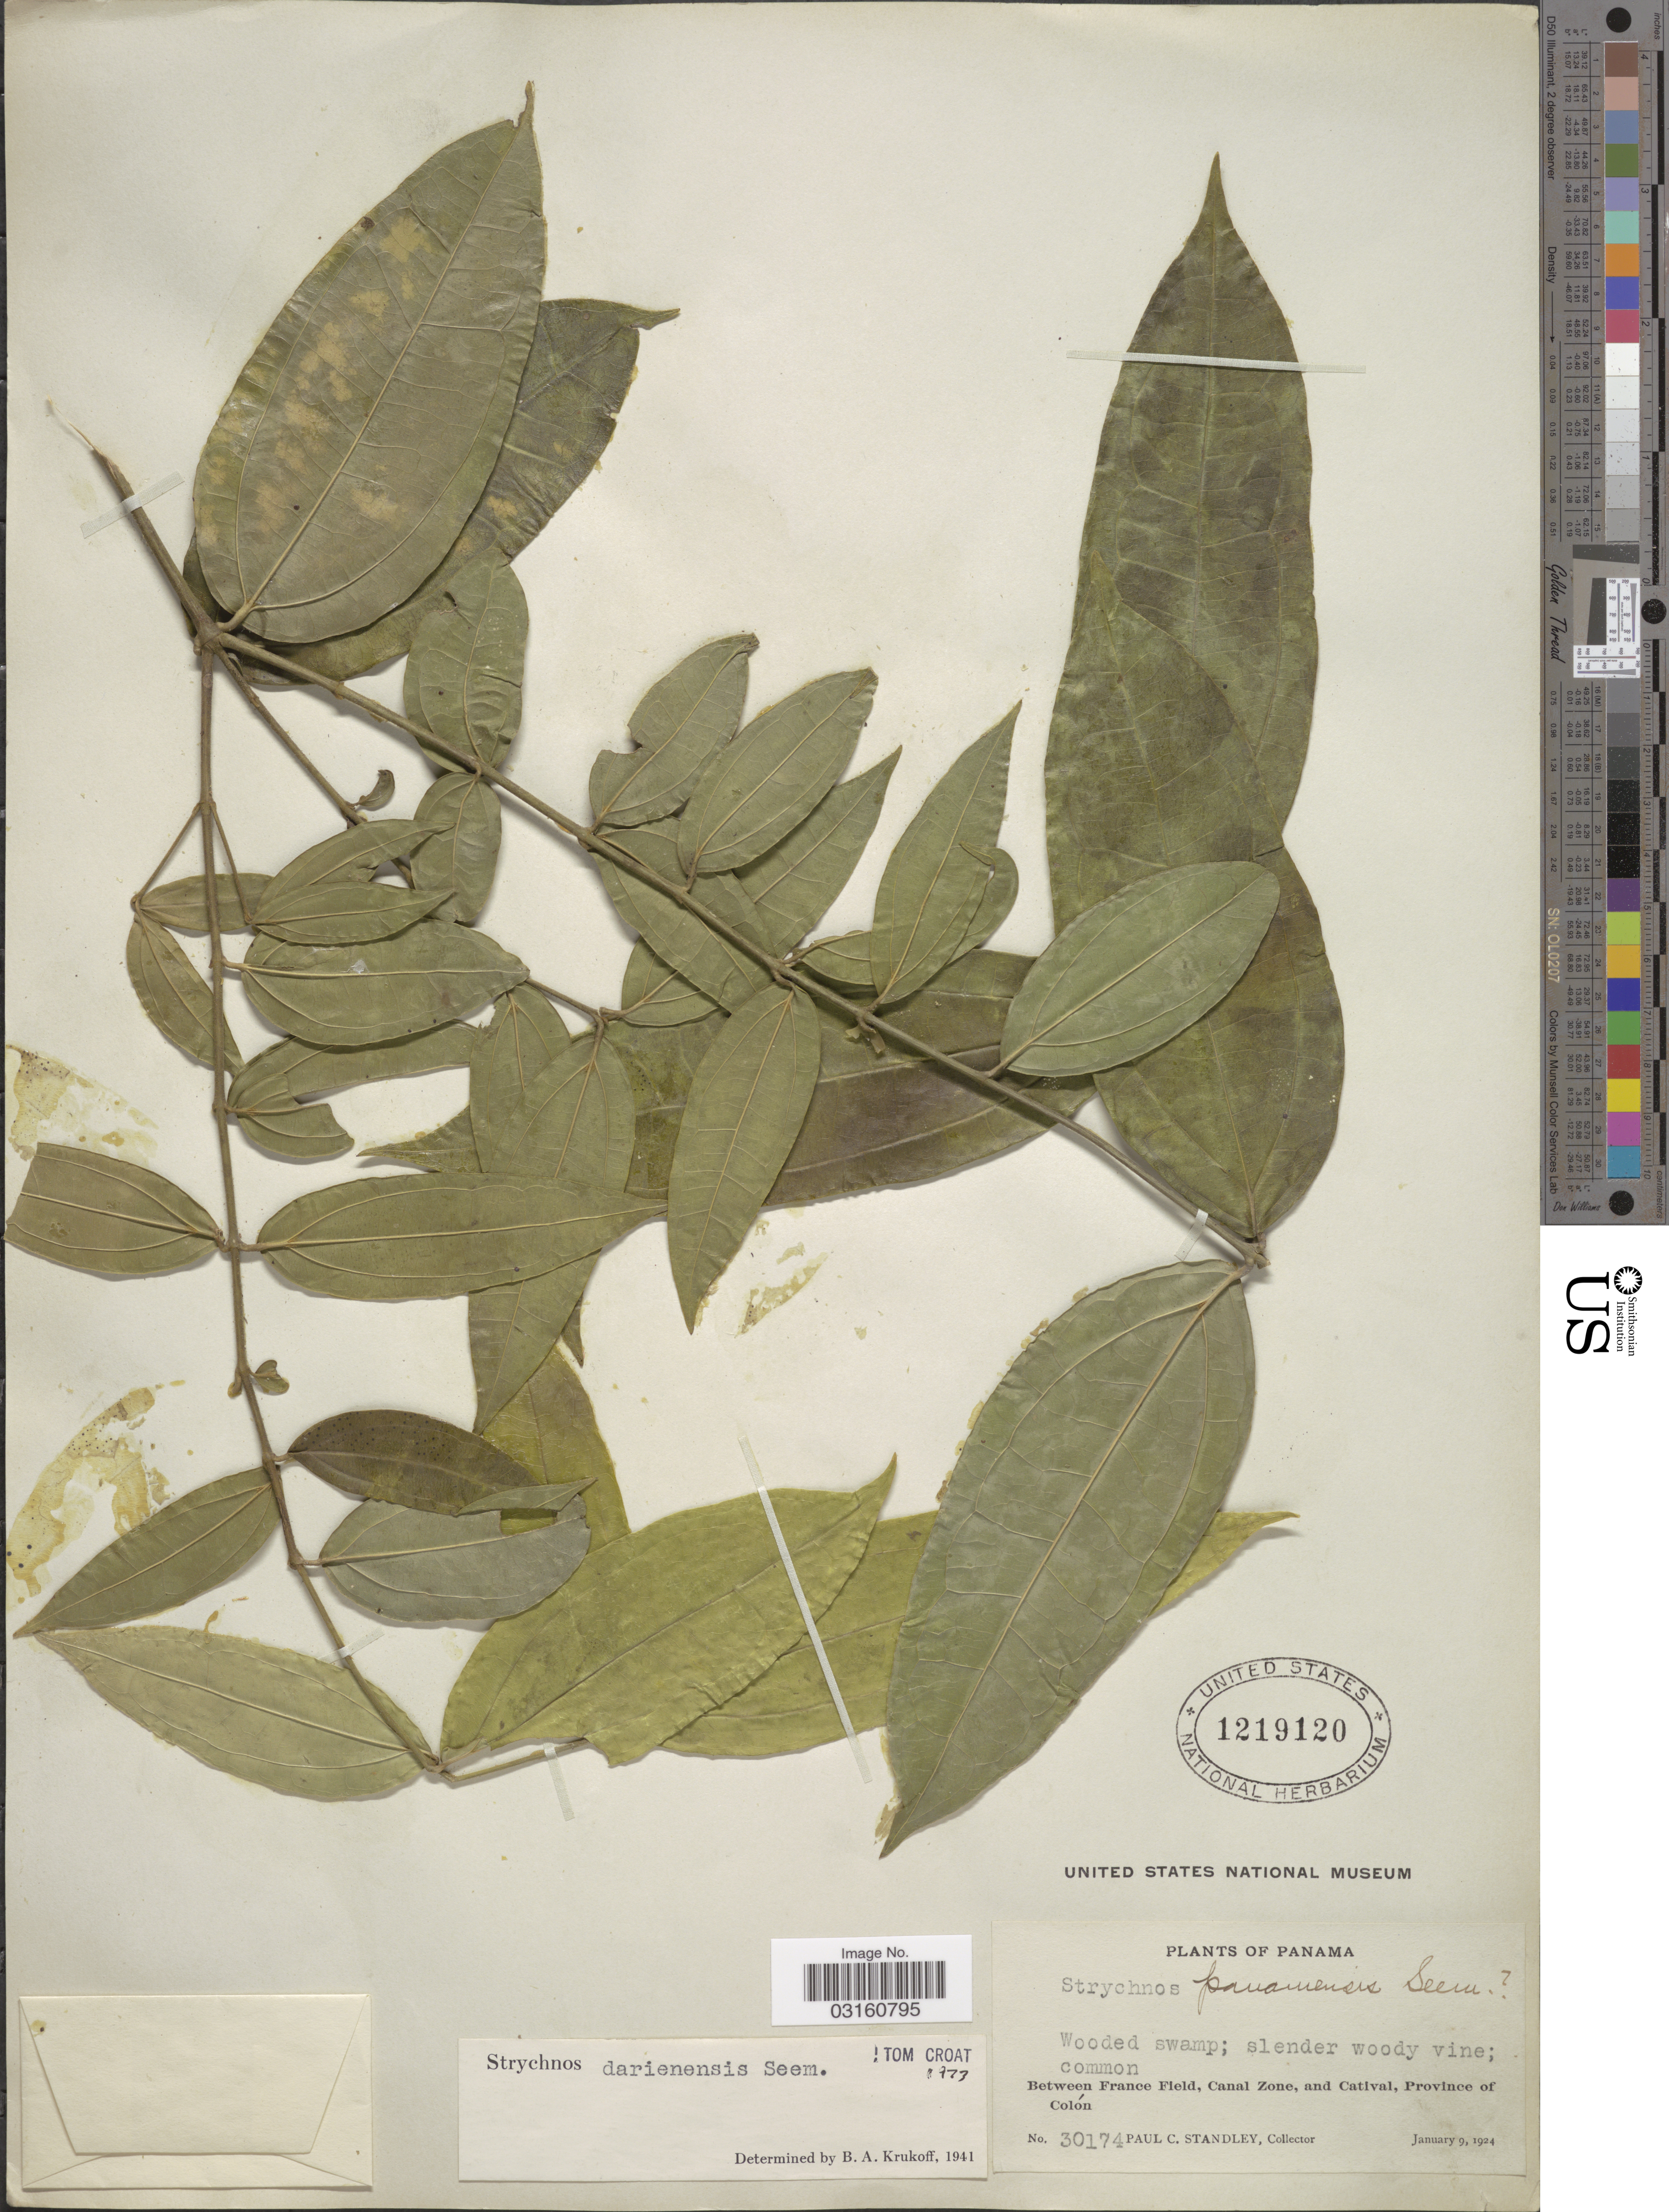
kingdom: Plantae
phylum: Tracheophyta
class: Magnoliopsida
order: Gentianales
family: Loganiaceae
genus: Strychnos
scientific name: Strychnos darienensis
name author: Seem.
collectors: P. C. Standley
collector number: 30174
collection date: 1924-01-09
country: Panama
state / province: Colón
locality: Between France Field, Canal Zone, and Catival, Province of Colón.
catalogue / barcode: US 1219120